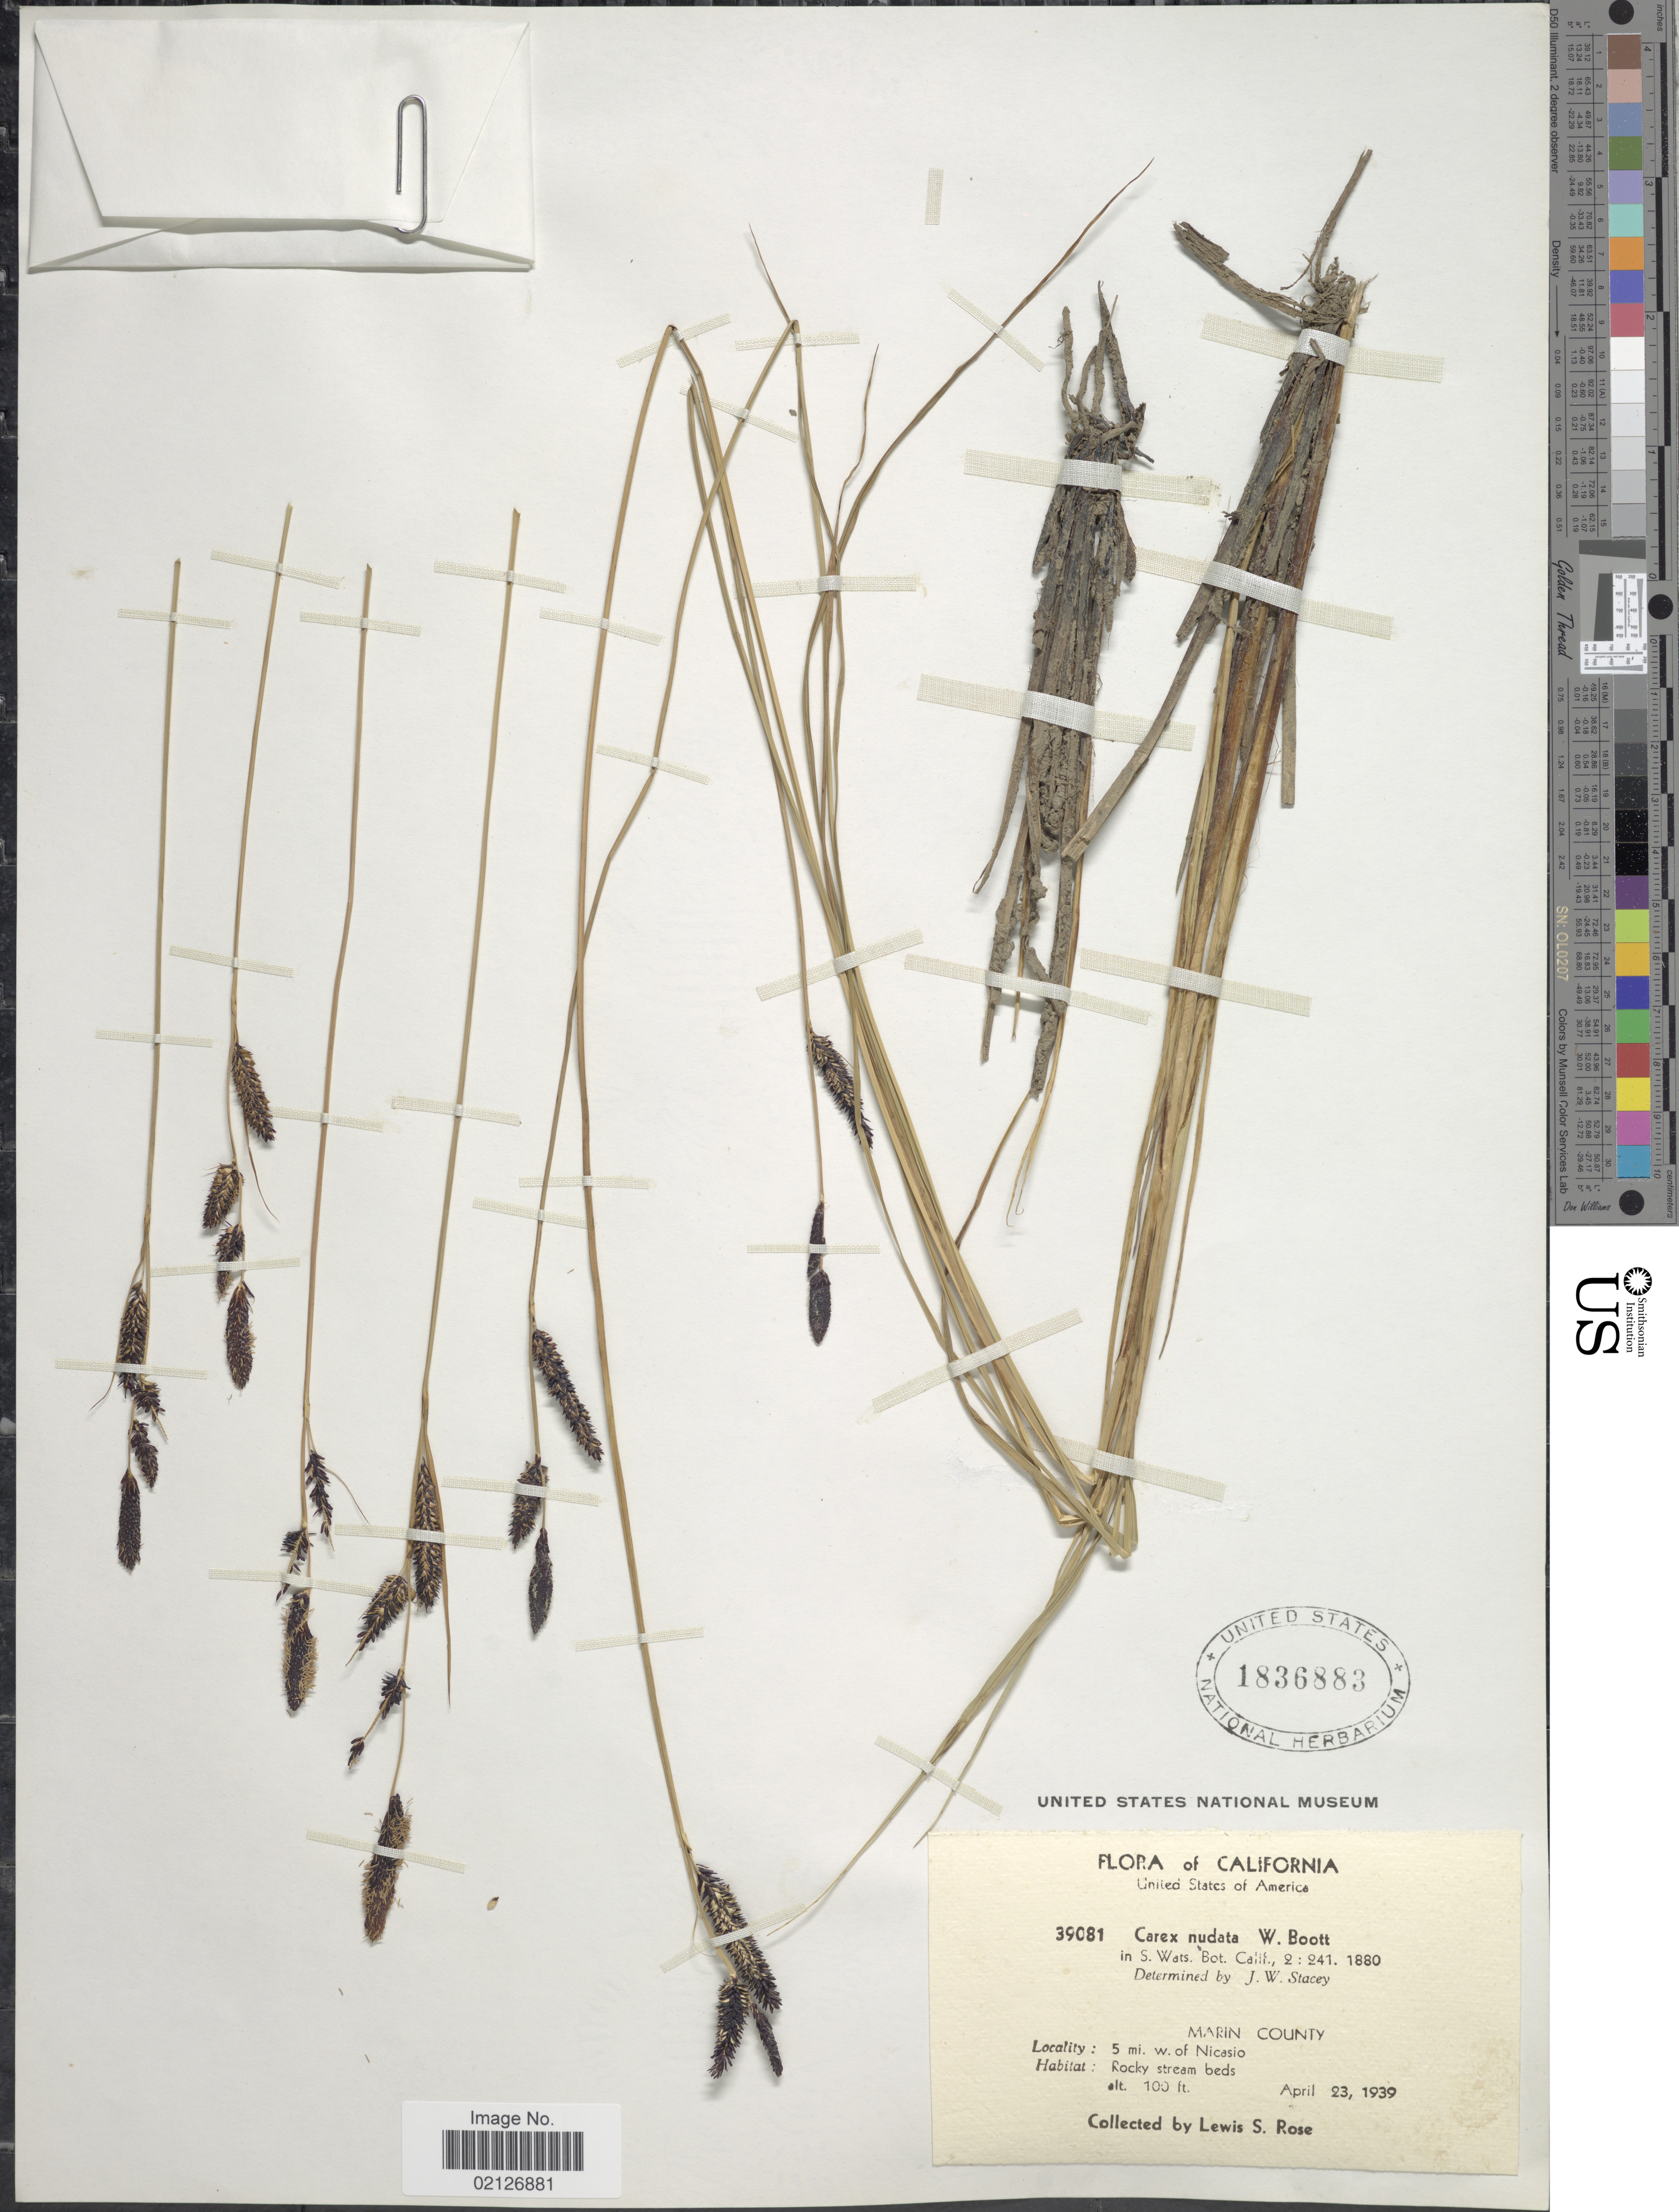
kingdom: Plantae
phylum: Tracheophyta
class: Liliopsida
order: Poales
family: Cyperaceae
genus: Carex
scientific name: Carex nudata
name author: W. Boott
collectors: L. Earle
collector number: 39081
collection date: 1939-04-23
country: United States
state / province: California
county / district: Marin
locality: Marin County, 5 mi. w. of Nicasio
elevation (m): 30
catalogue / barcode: US 1836883